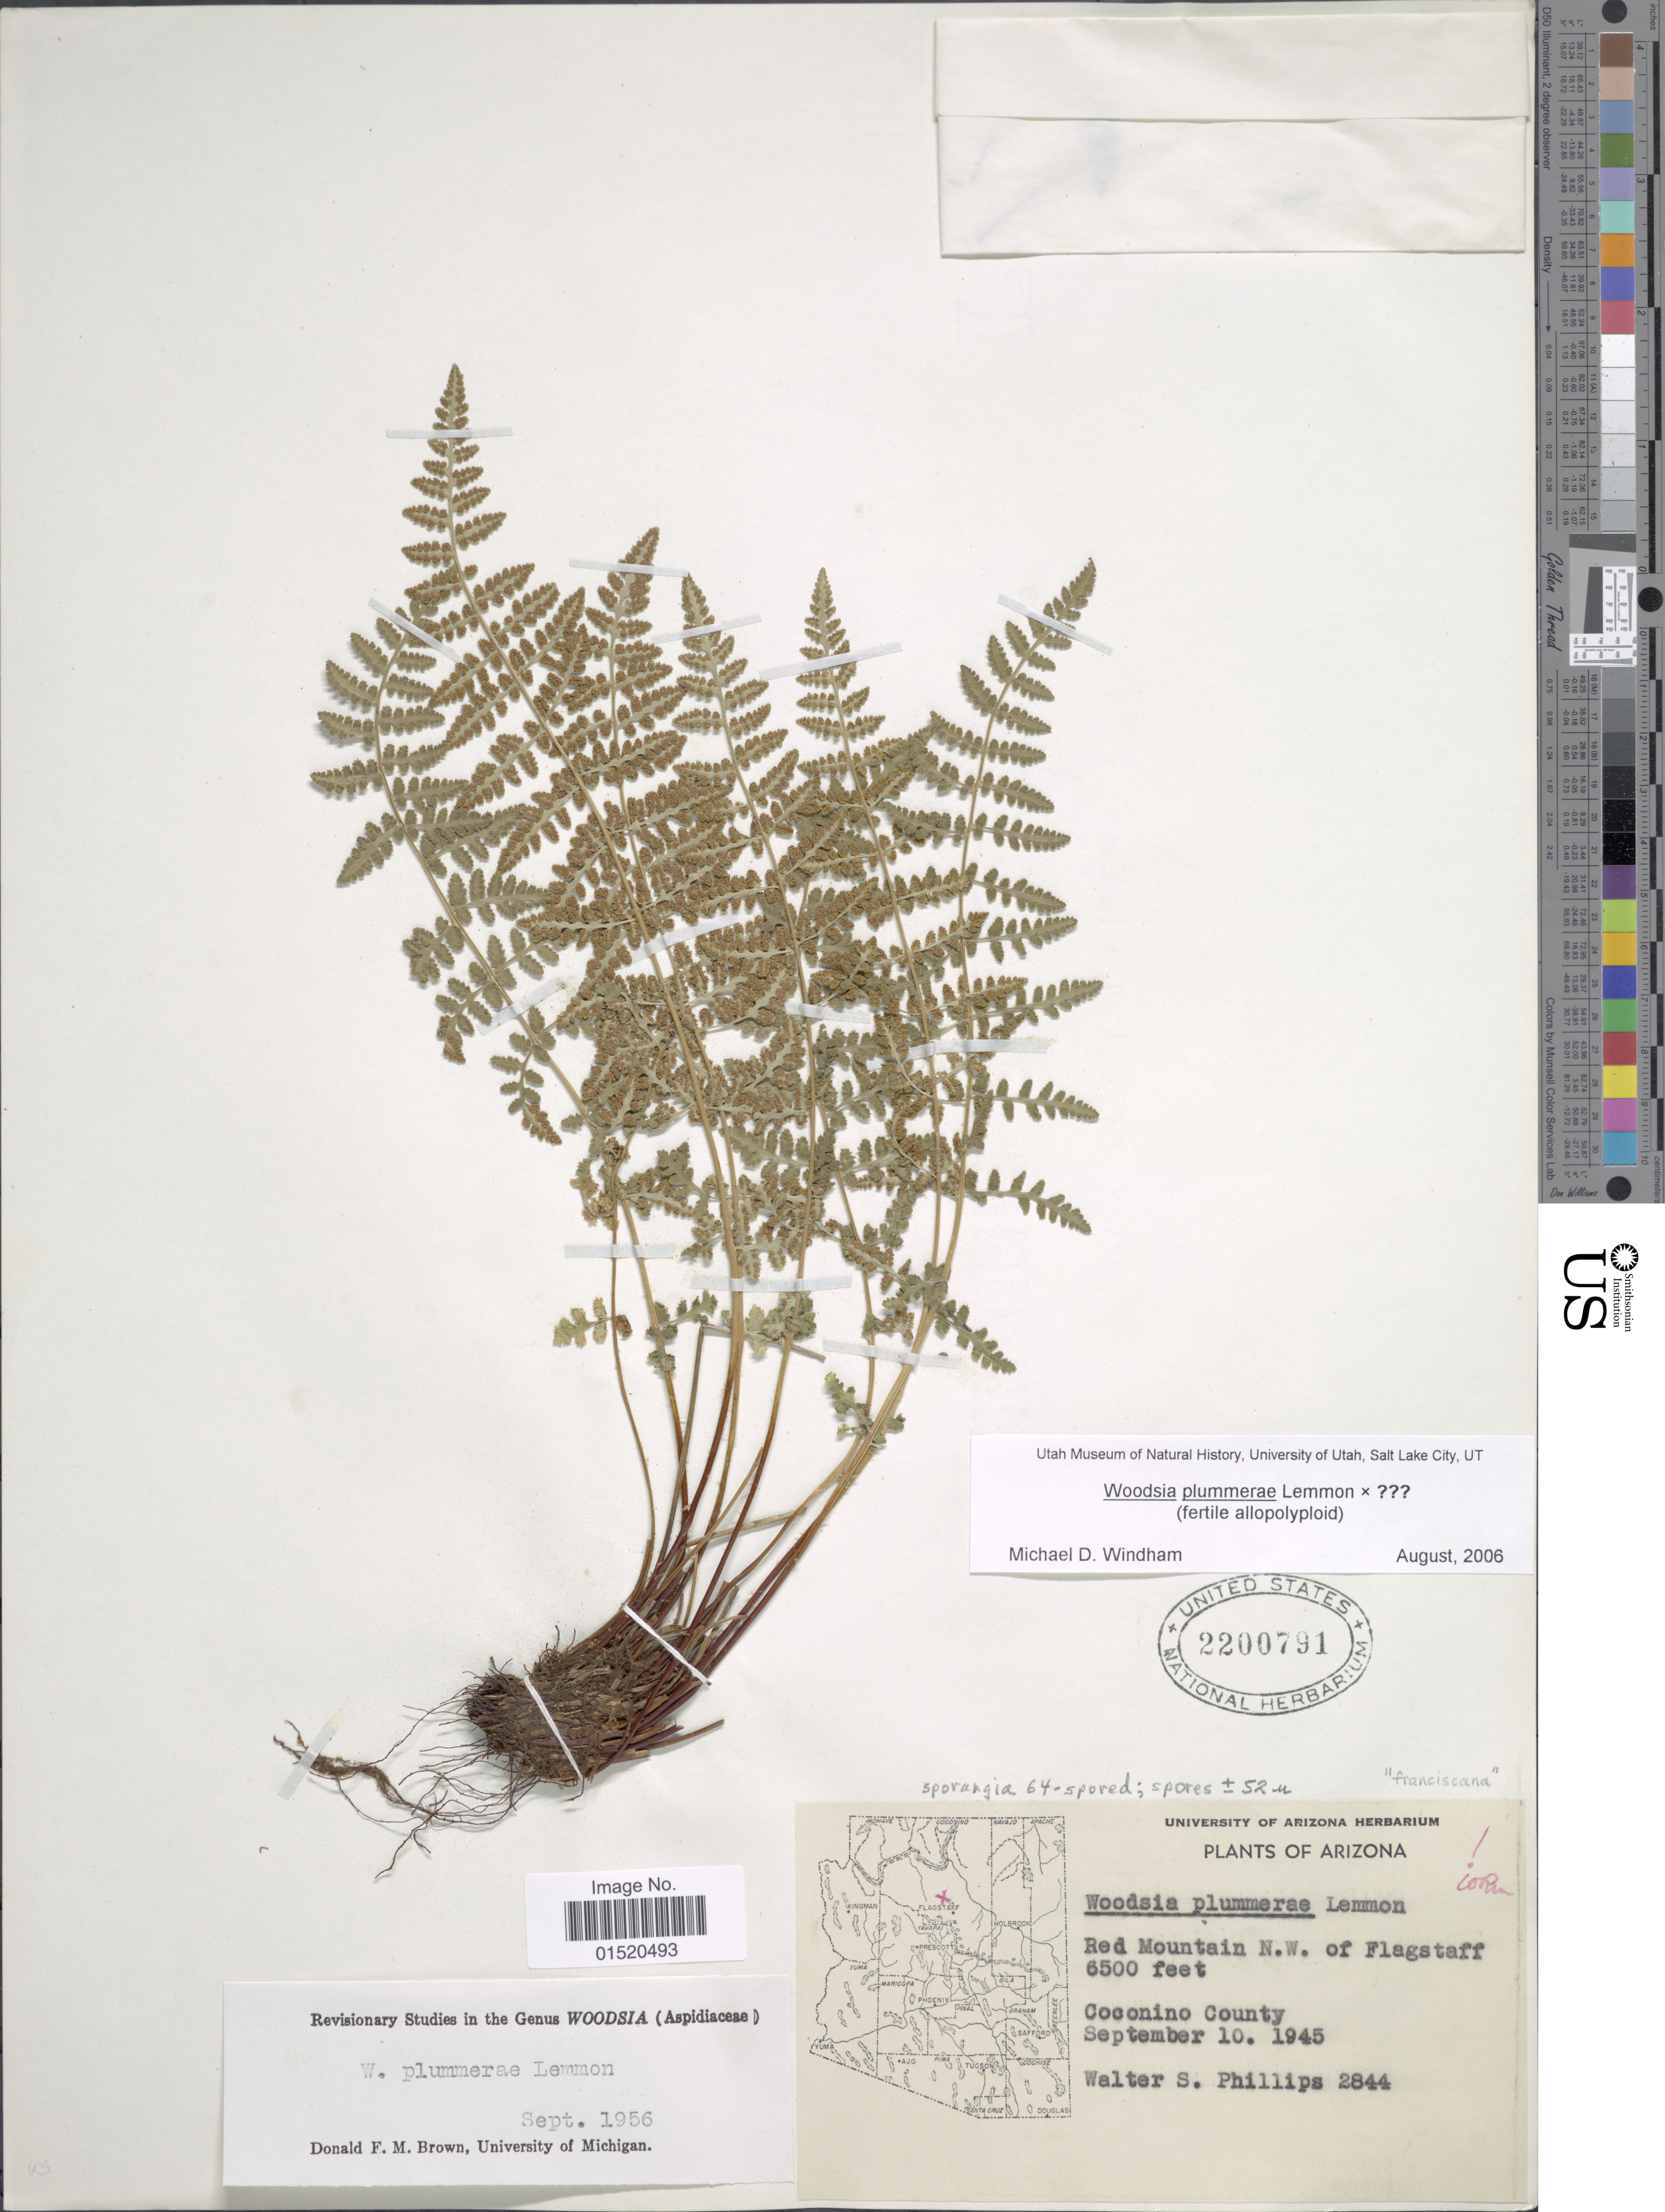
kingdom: Plantae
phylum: Tracheophyta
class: Polypodiopsida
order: Polypodiales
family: Woodsiaceae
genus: Woodsia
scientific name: Woodsia plummerae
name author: Lemmon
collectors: W. S. Phillips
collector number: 2844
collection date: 1945-09-10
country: United States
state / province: Arizona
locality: Red Mountain N.W. of Flagstaff, Coconino County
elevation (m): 1981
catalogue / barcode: US 2200791